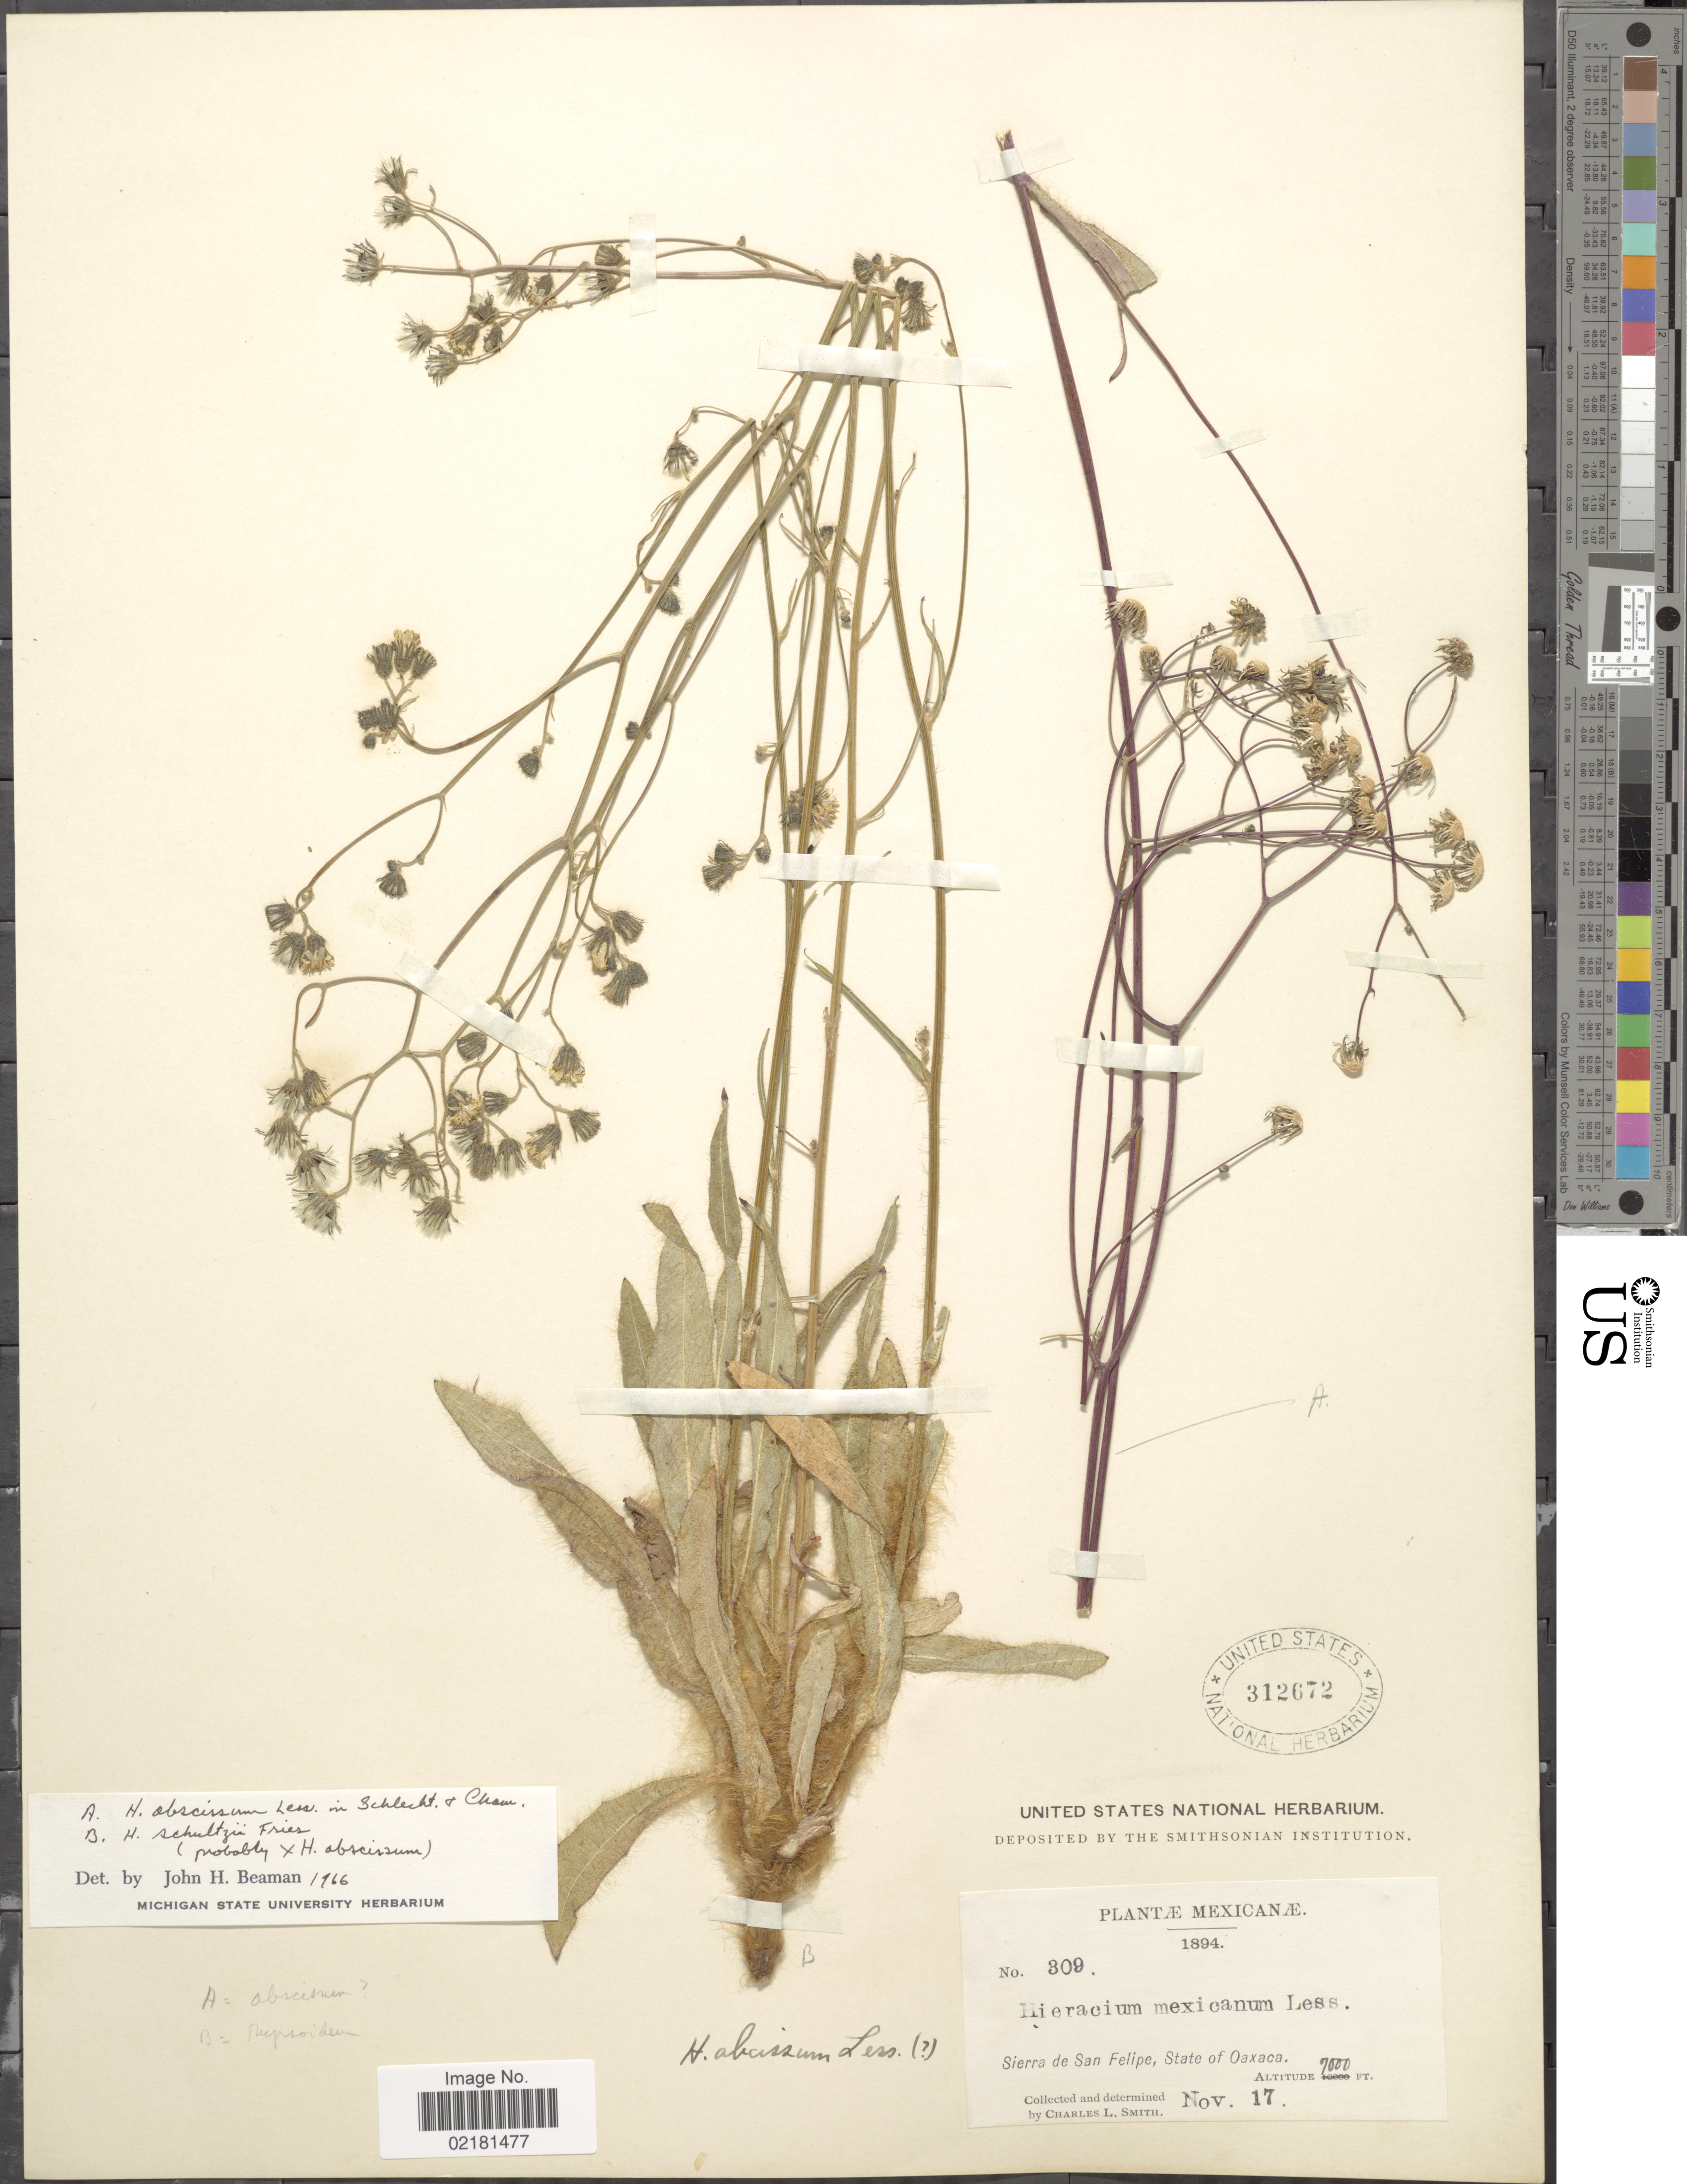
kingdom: Plantae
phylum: Tracheophyta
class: Magnoliopsida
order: Asterales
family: Asteraceae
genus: Hieracium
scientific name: Hieracium schultzii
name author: Fr.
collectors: C. L. Smith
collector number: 309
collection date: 1894-11-17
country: Mexico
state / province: Oaxaca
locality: Sierra de San Felipe.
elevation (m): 2134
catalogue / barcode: US 312672